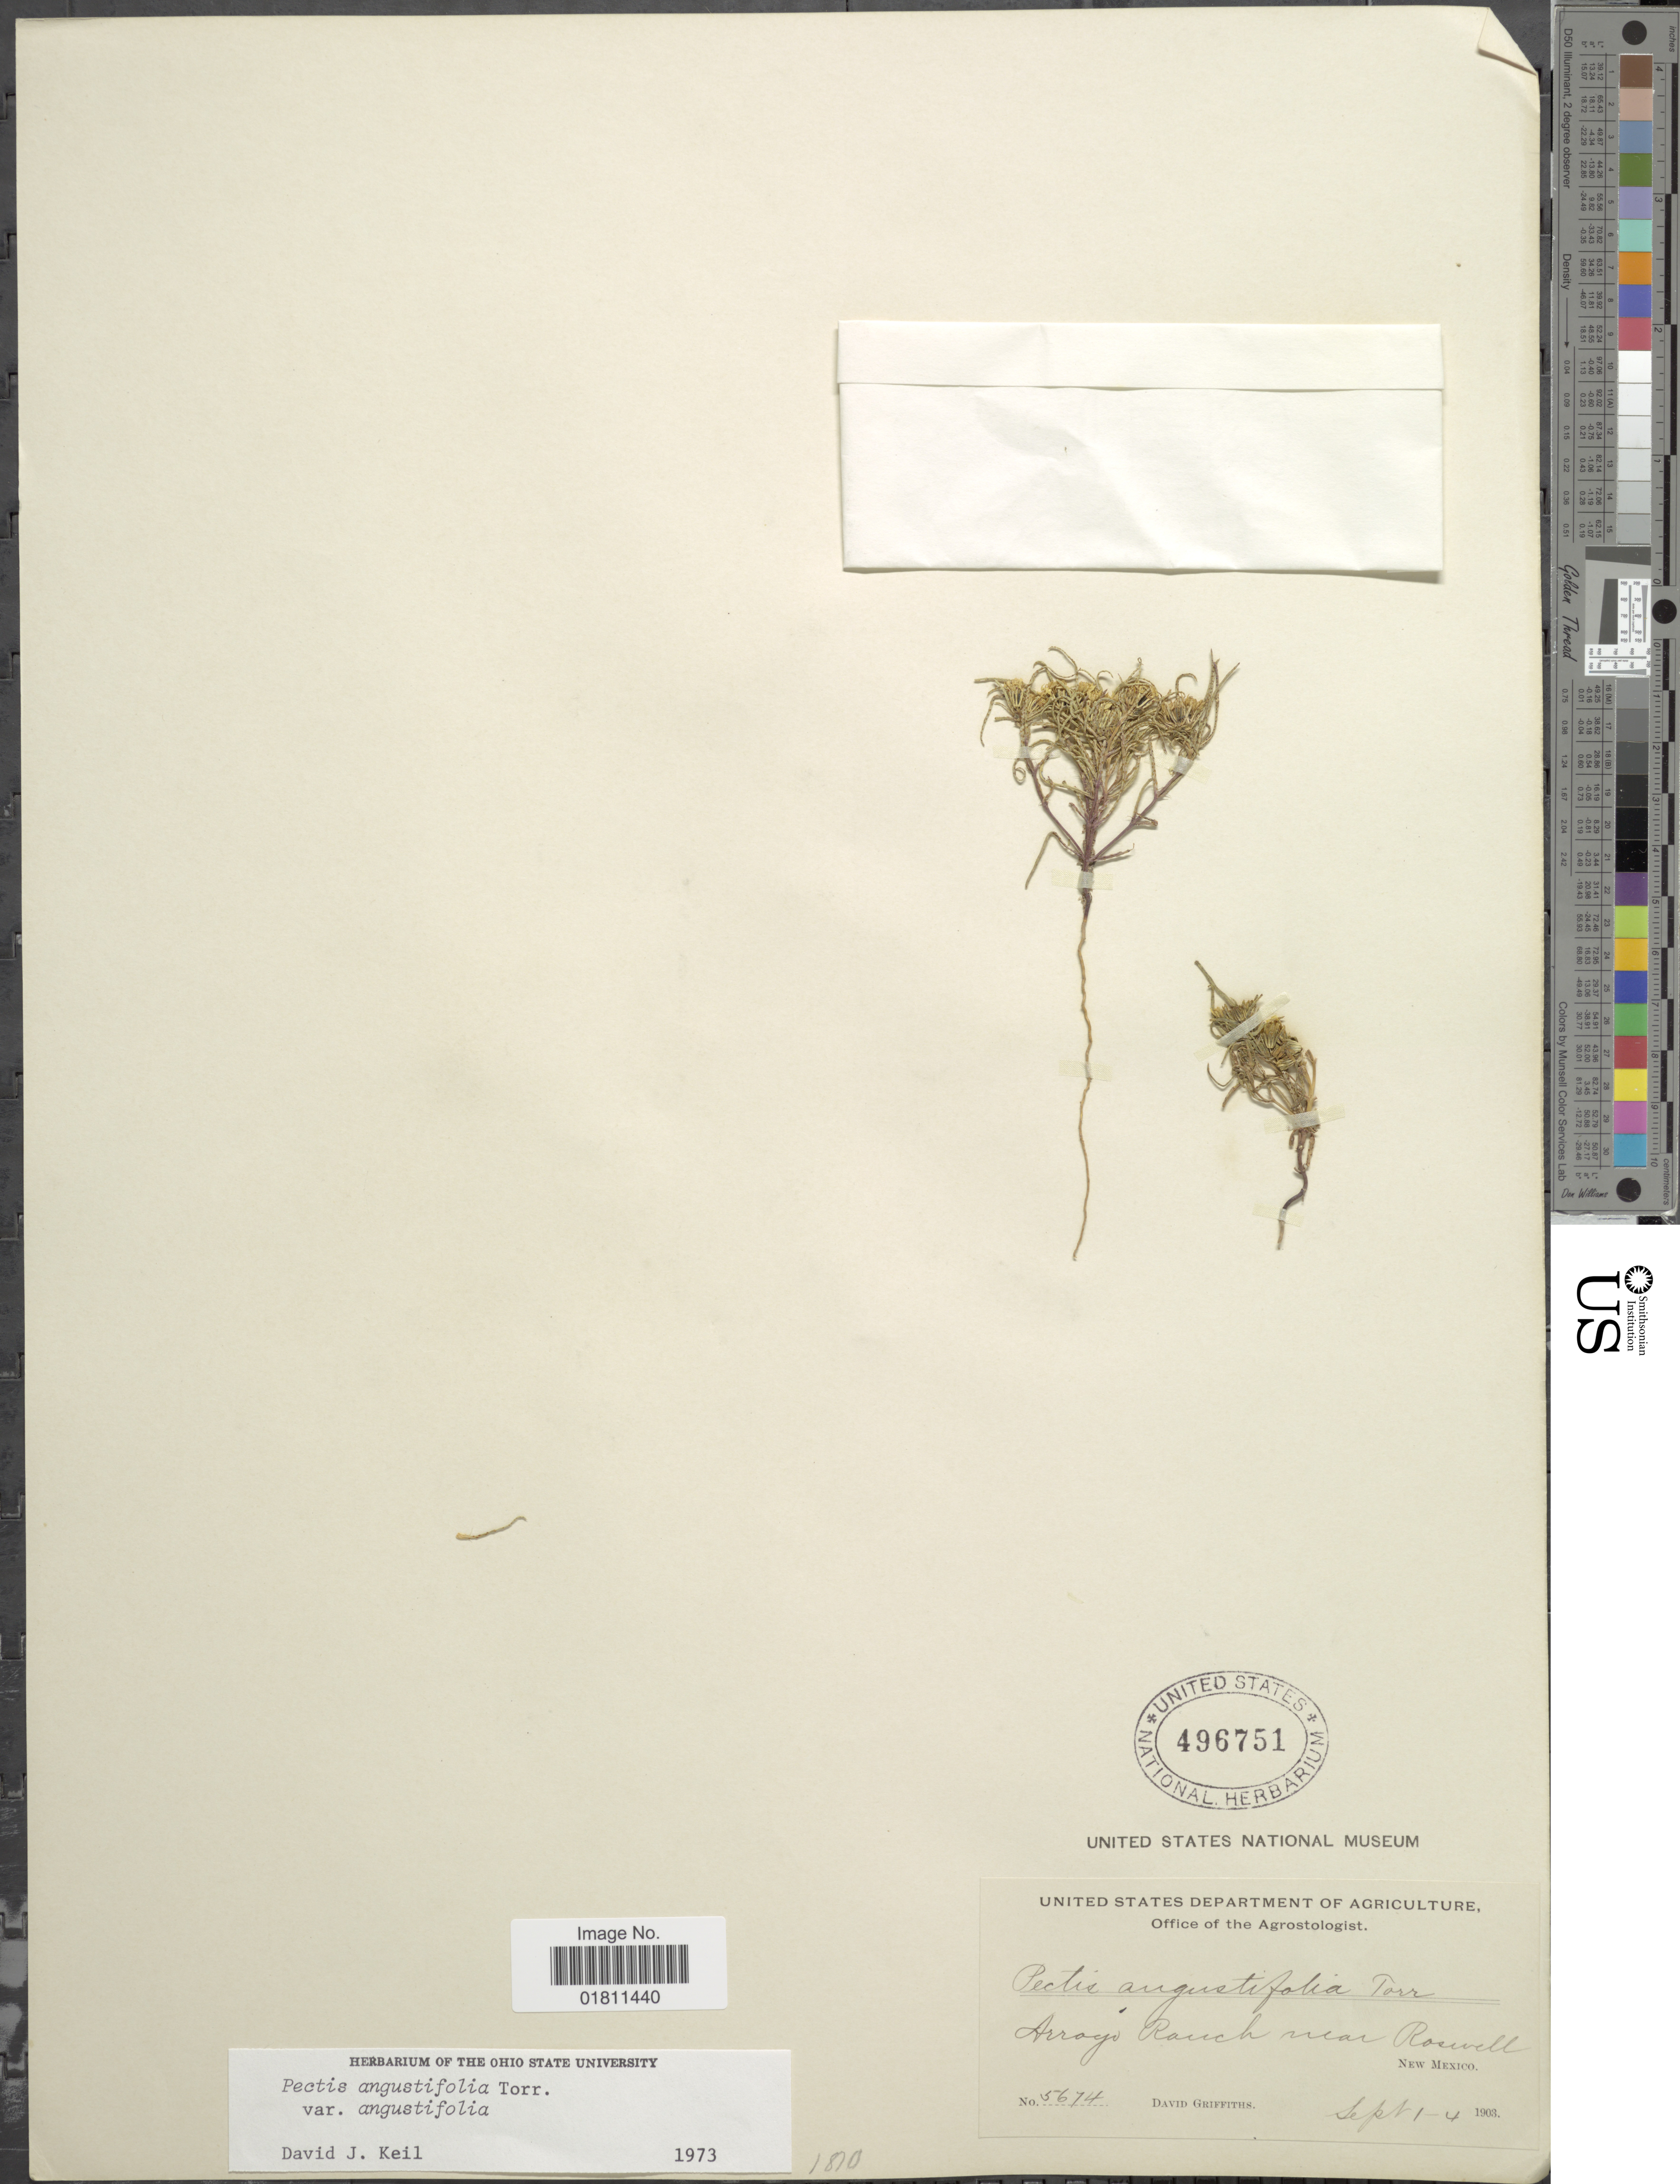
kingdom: Plantae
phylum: Tracheophyta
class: Magnoliopsida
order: Asterales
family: Asteraceae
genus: Pectis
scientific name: Pectis angustifolia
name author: Torr.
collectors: D. Griffith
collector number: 5674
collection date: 1903-09-01/1903-09-04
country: United States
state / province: New Mexico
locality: Arroyo Ranch near Roswell. New Mexico.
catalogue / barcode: US 496751